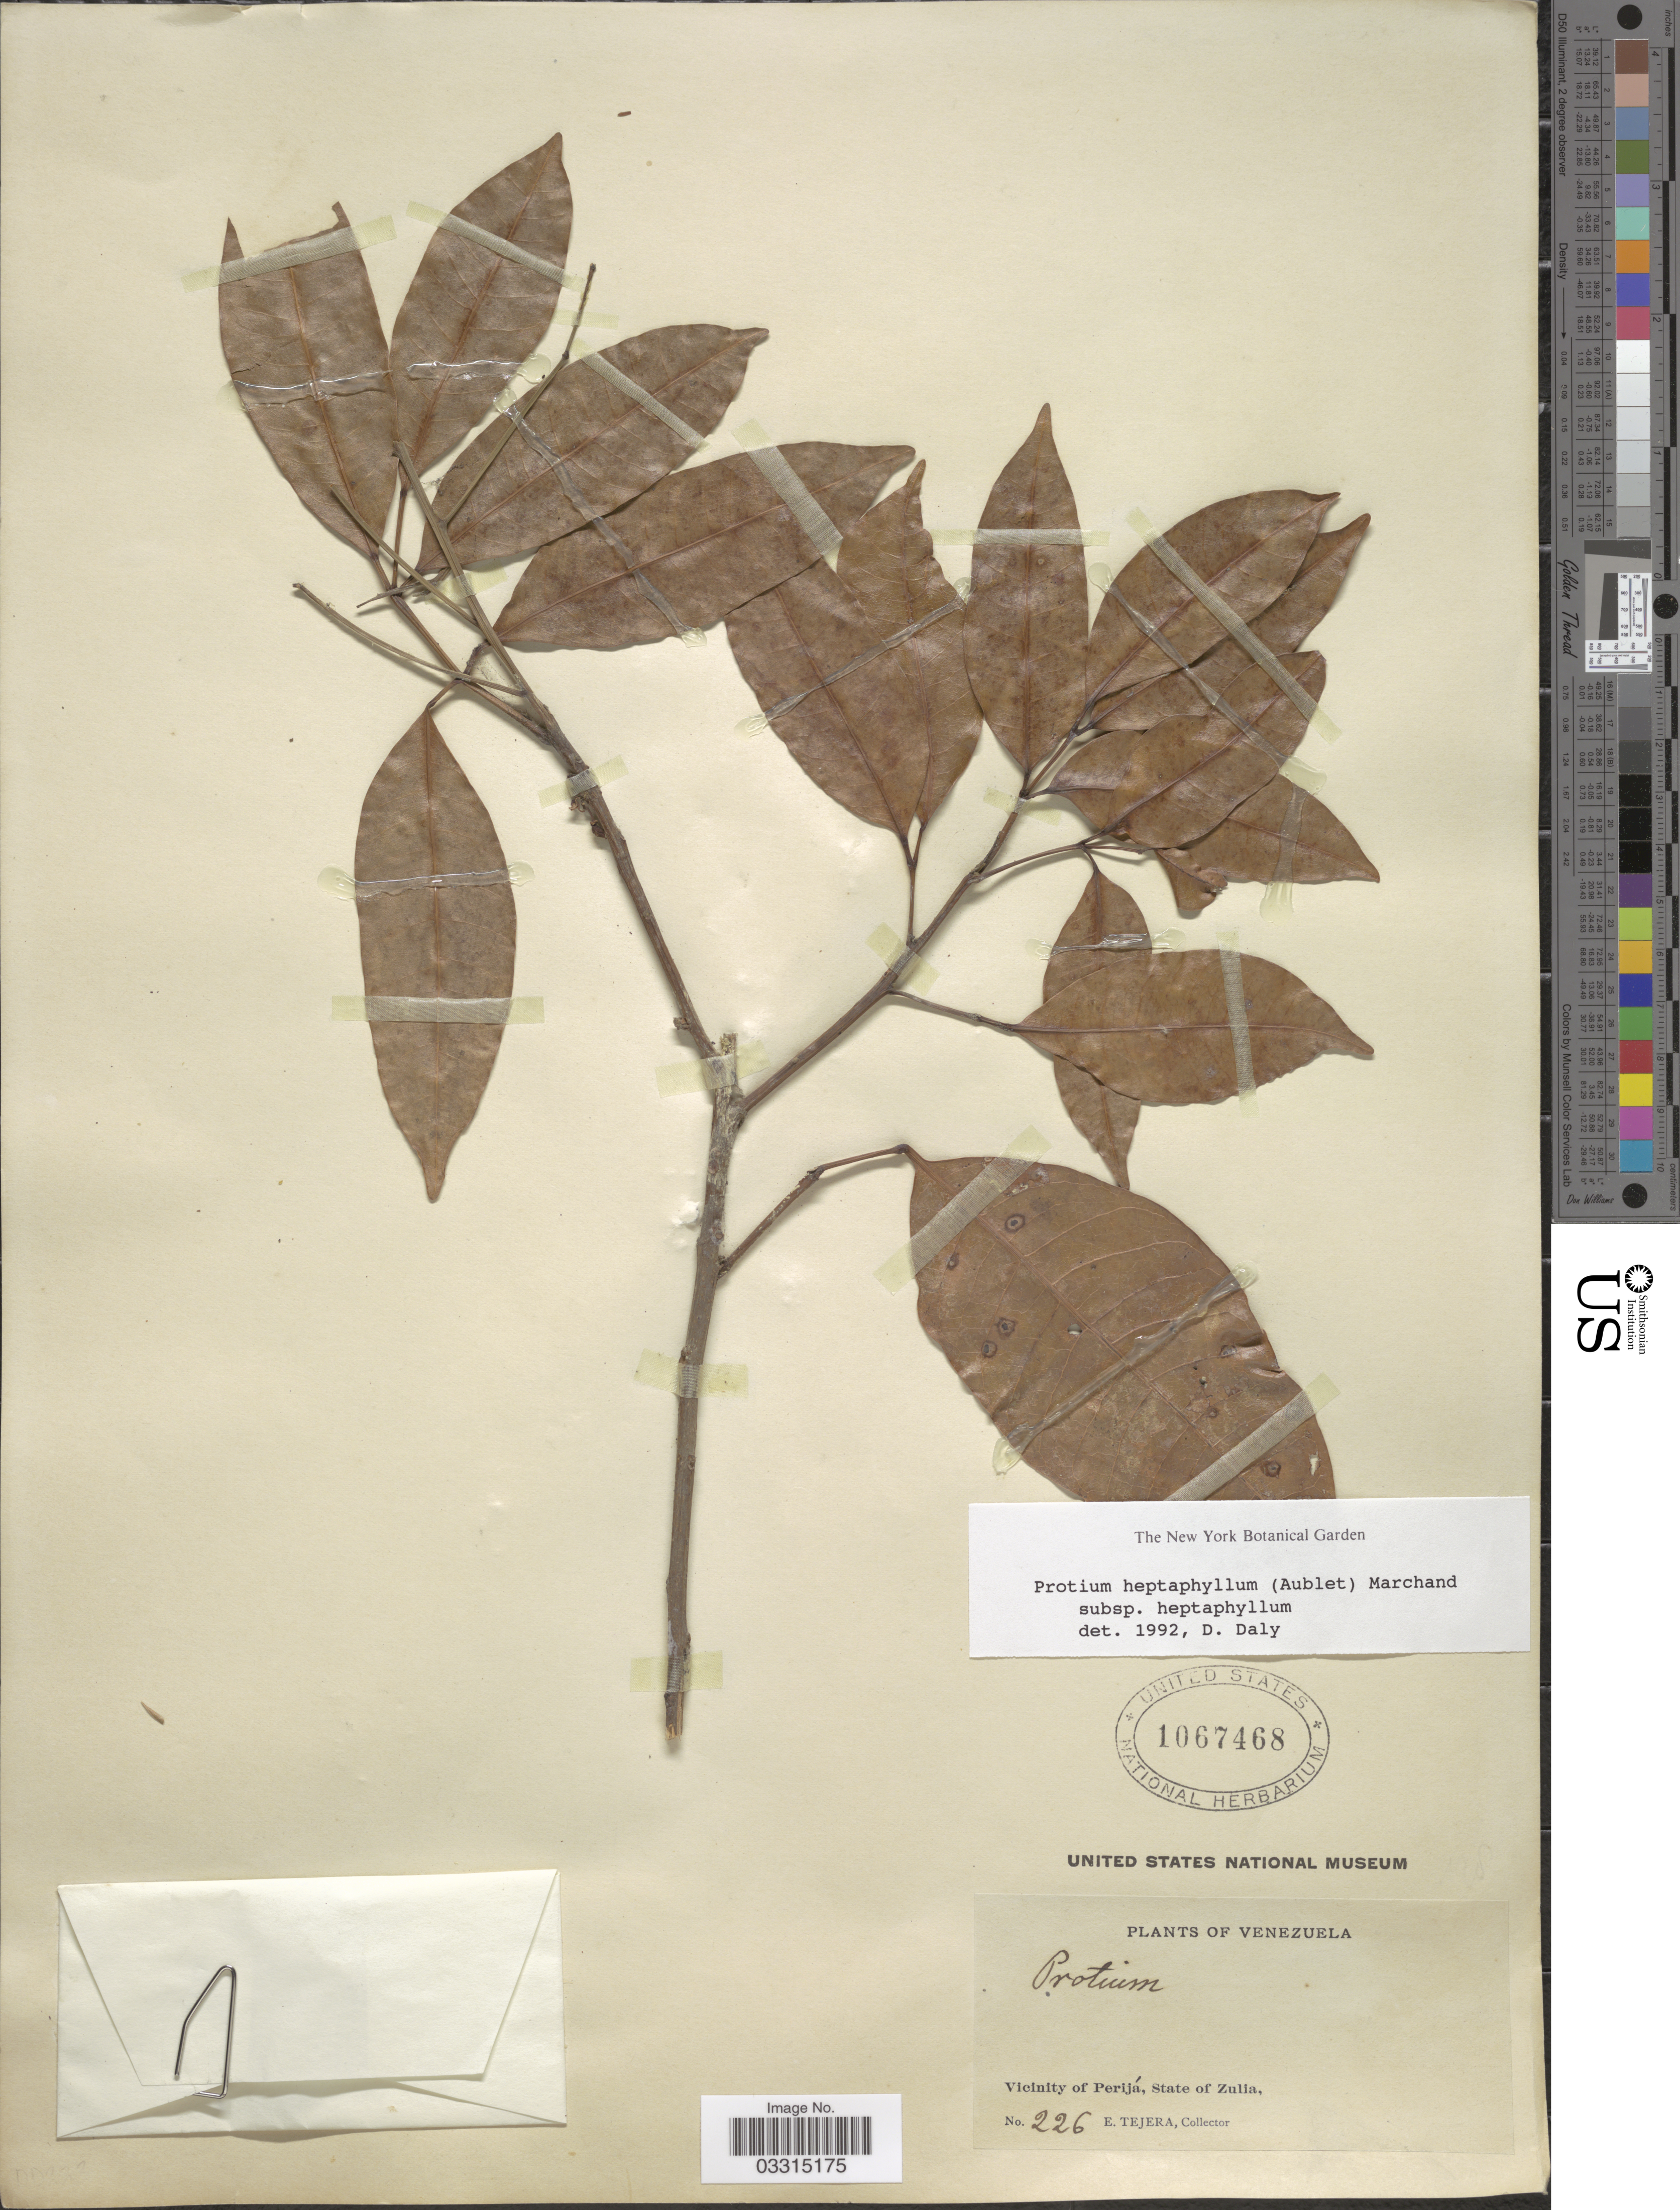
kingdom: Plantae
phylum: Tracheophyta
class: Magnoliopsida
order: Sapindales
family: Burseraceae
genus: Protium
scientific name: Protium heptaphyllum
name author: (Aubl.) Marchand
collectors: E. Tejera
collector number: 226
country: Venezuela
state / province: Zulia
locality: Vicinity of Perijá.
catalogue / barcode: US 1067468